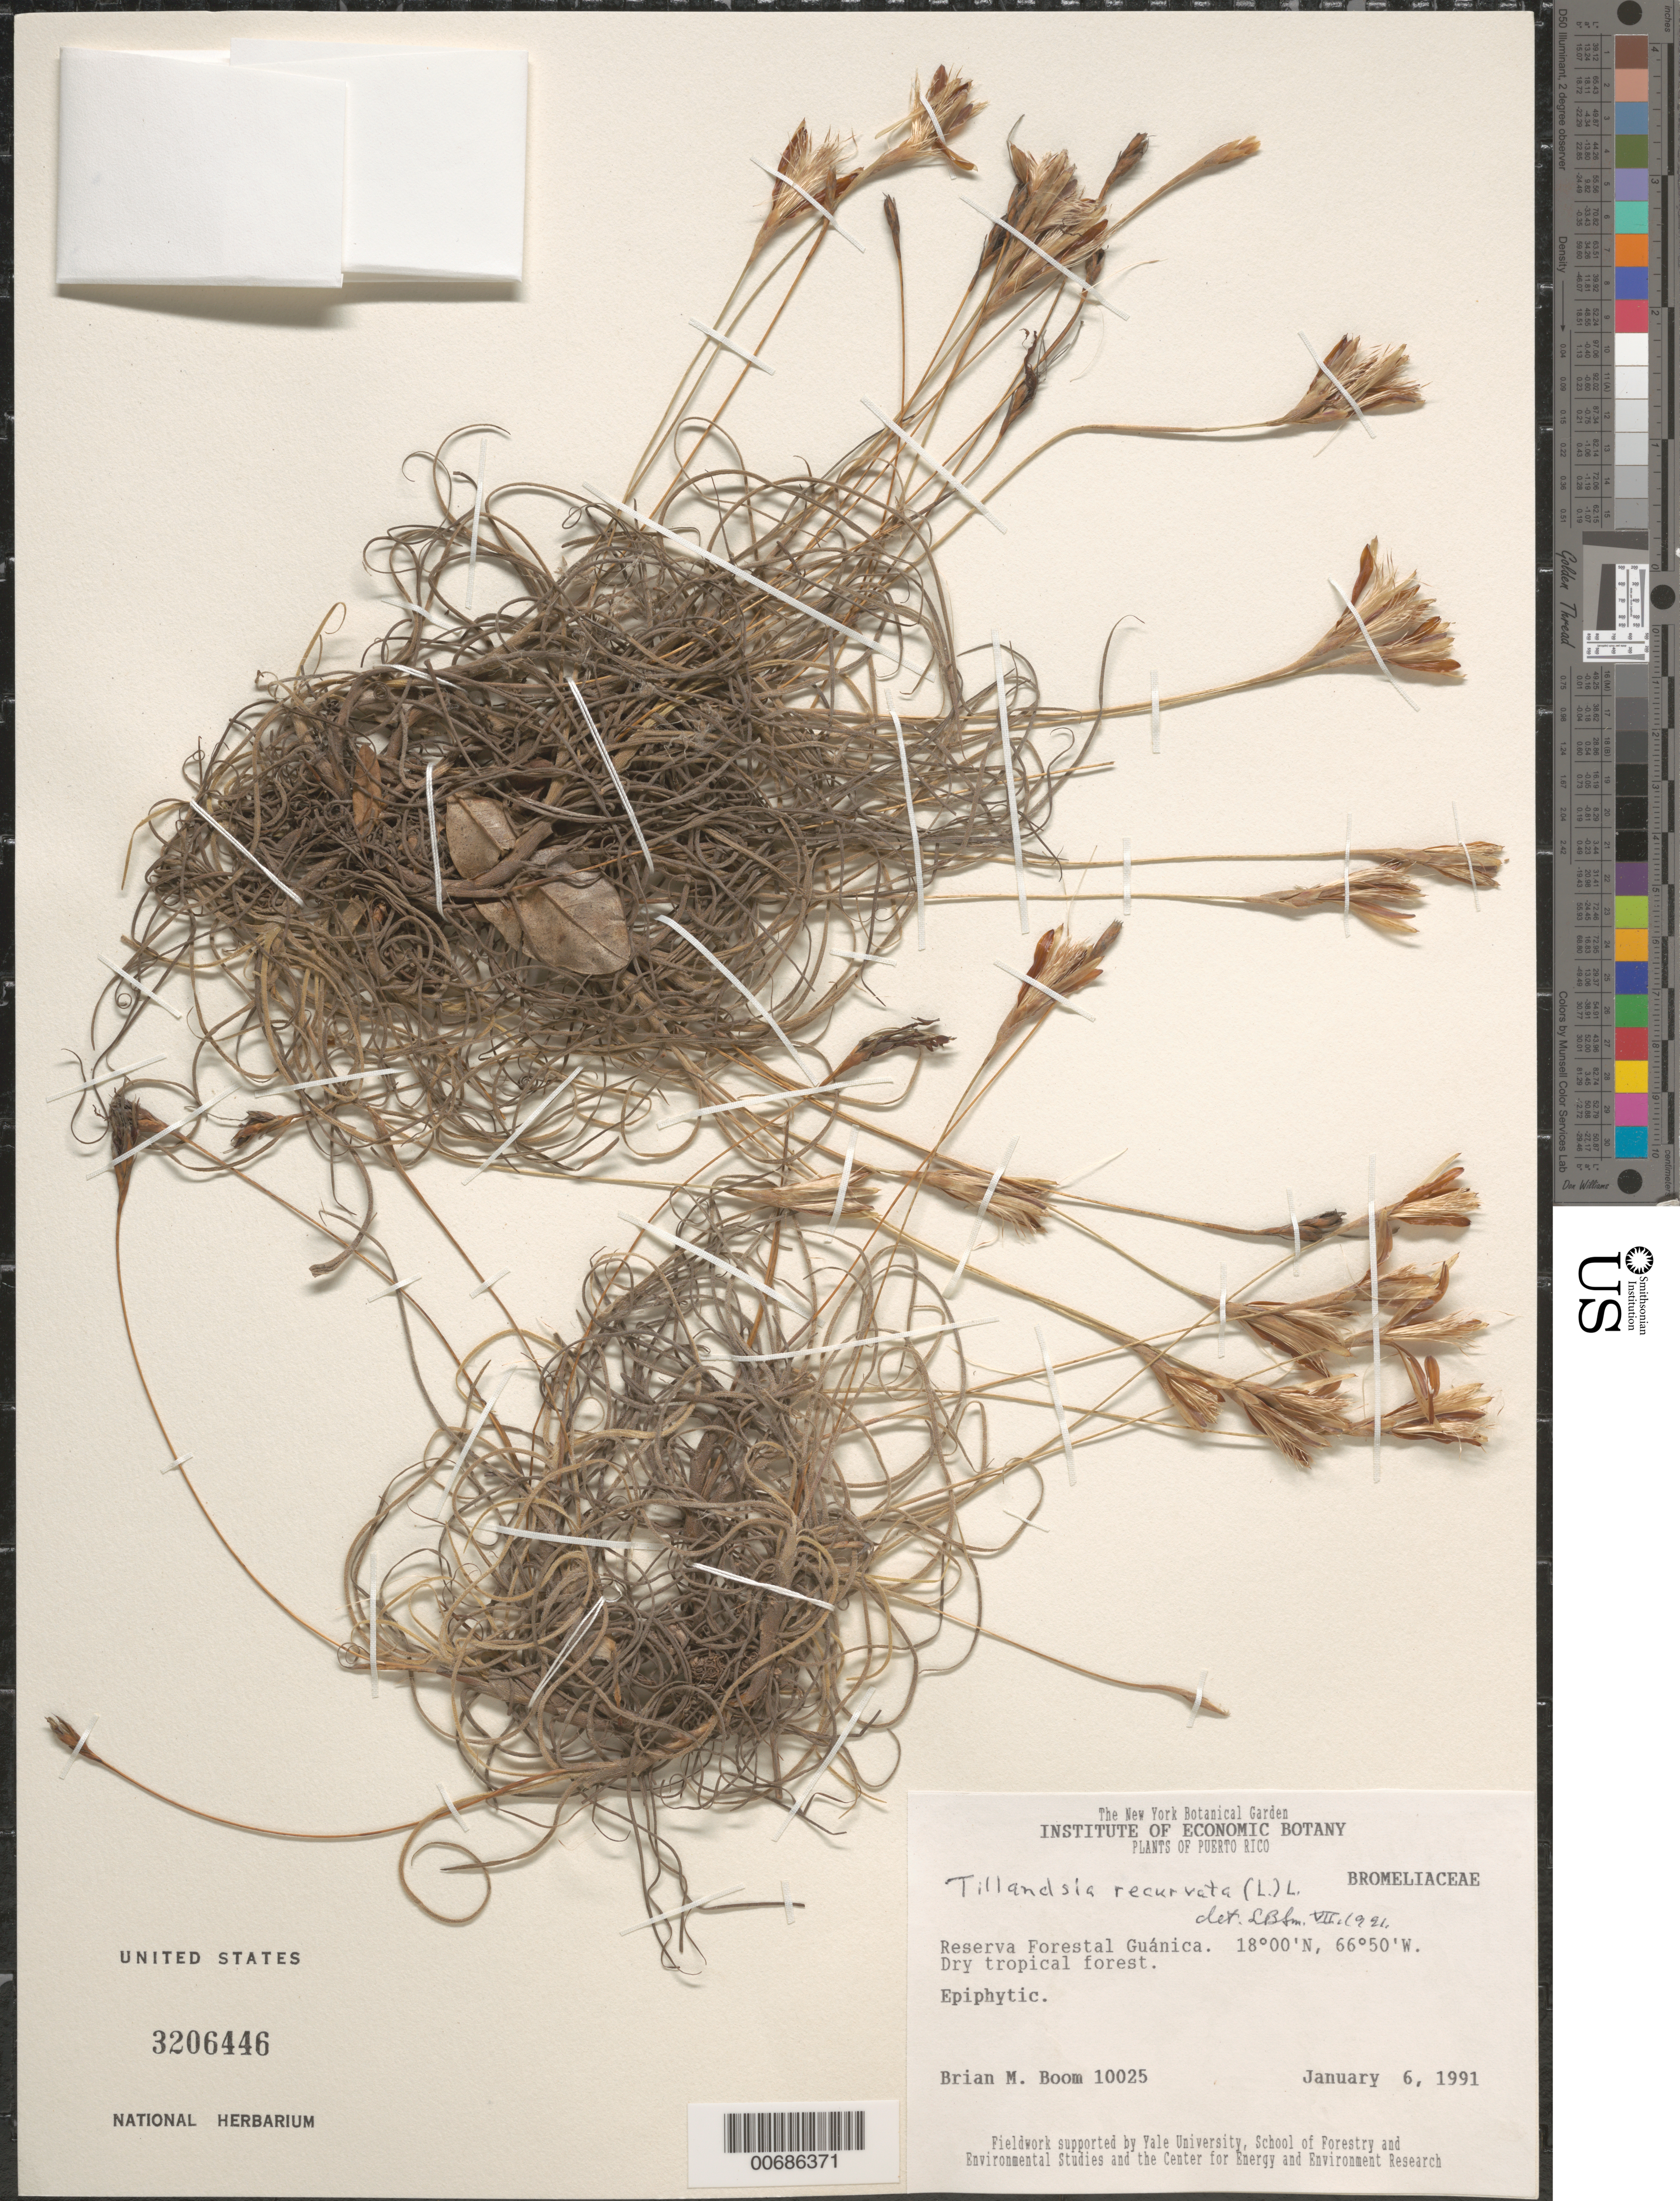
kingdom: Plantae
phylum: Tracheophyta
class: Liliopsida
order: Poales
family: Bromeliaceae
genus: Tillandsia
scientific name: Tillandsia recurvata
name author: L.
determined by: Smith, Lyman B., (US), NMNH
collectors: B. M. Boom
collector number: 10025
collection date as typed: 06 Jan 1991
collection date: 1991-01-06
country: Puerto Rico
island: Greater Antilles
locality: Reserva Forestal Guánica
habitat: Dry Tropical Forest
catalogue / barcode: US 3206446